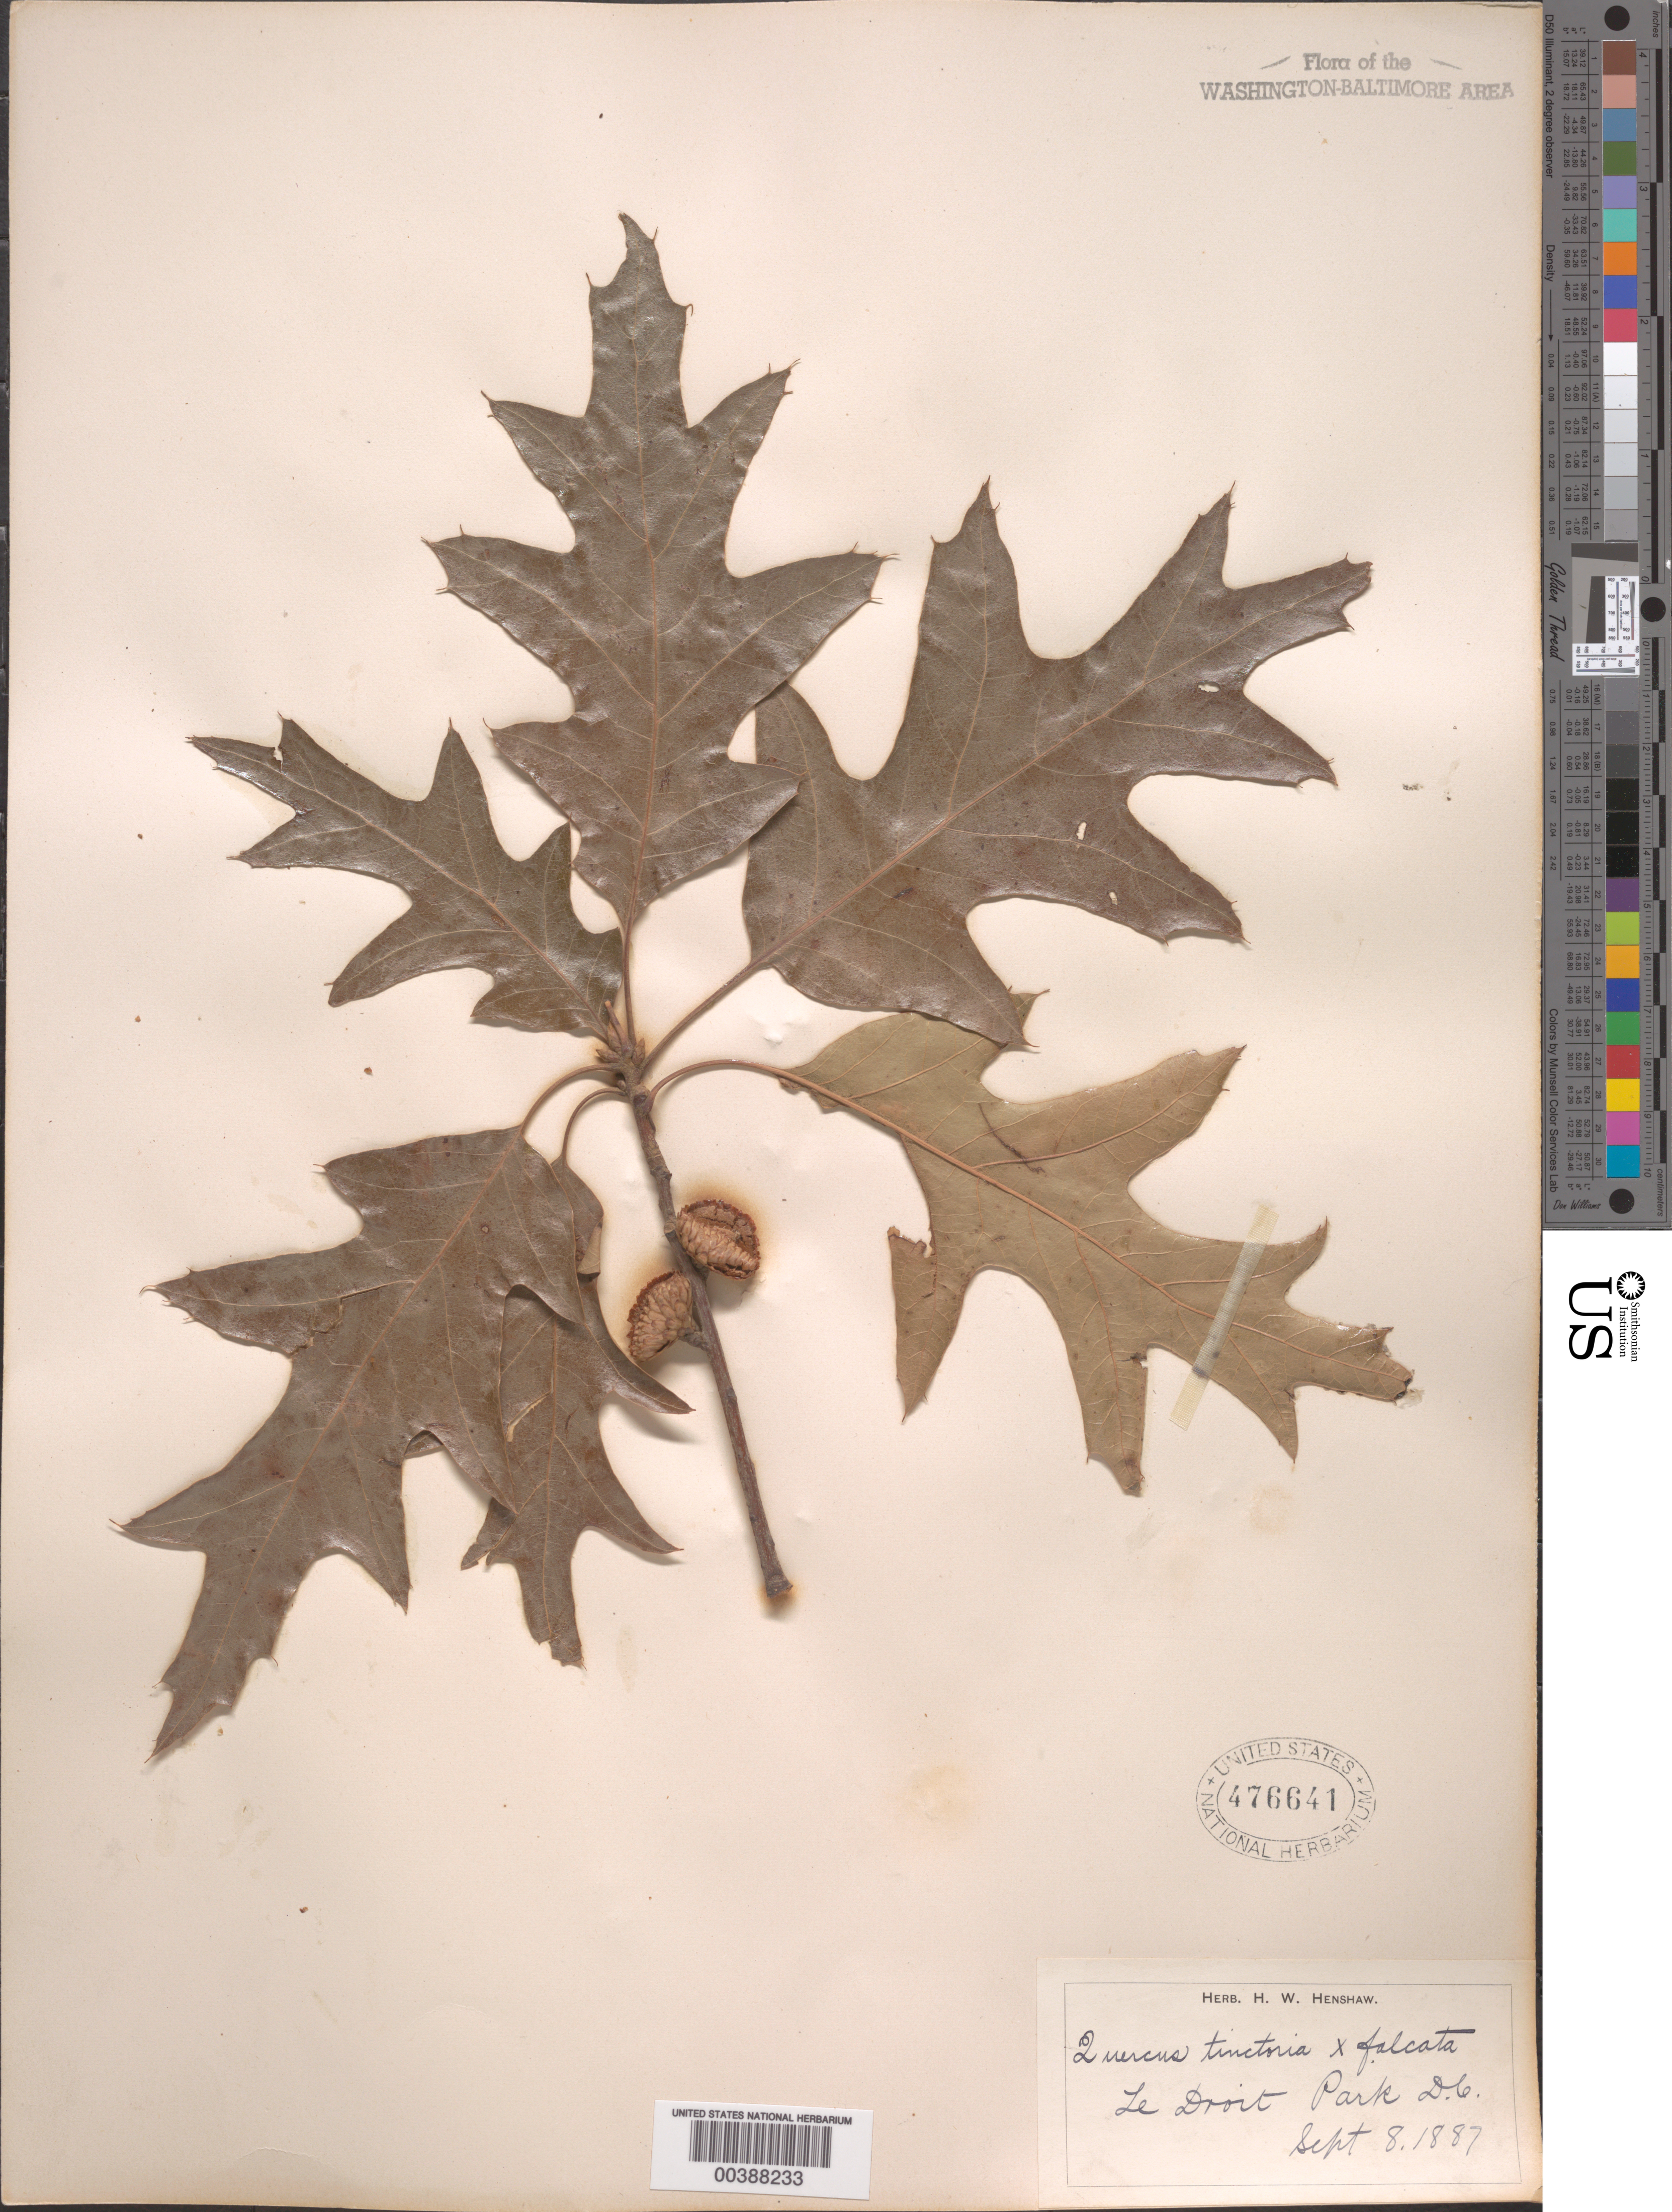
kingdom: Plantae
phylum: Tracheophyta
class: Magnoliopsida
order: Fagales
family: Fagaceae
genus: Quercus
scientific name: Quercus falcata x Q. velutina Lam.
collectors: H. Henshaw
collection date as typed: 08 Sep 1887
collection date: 1887-09-08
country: United States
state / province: District of Columbia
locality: Le Droit Park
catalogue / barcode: US 476641